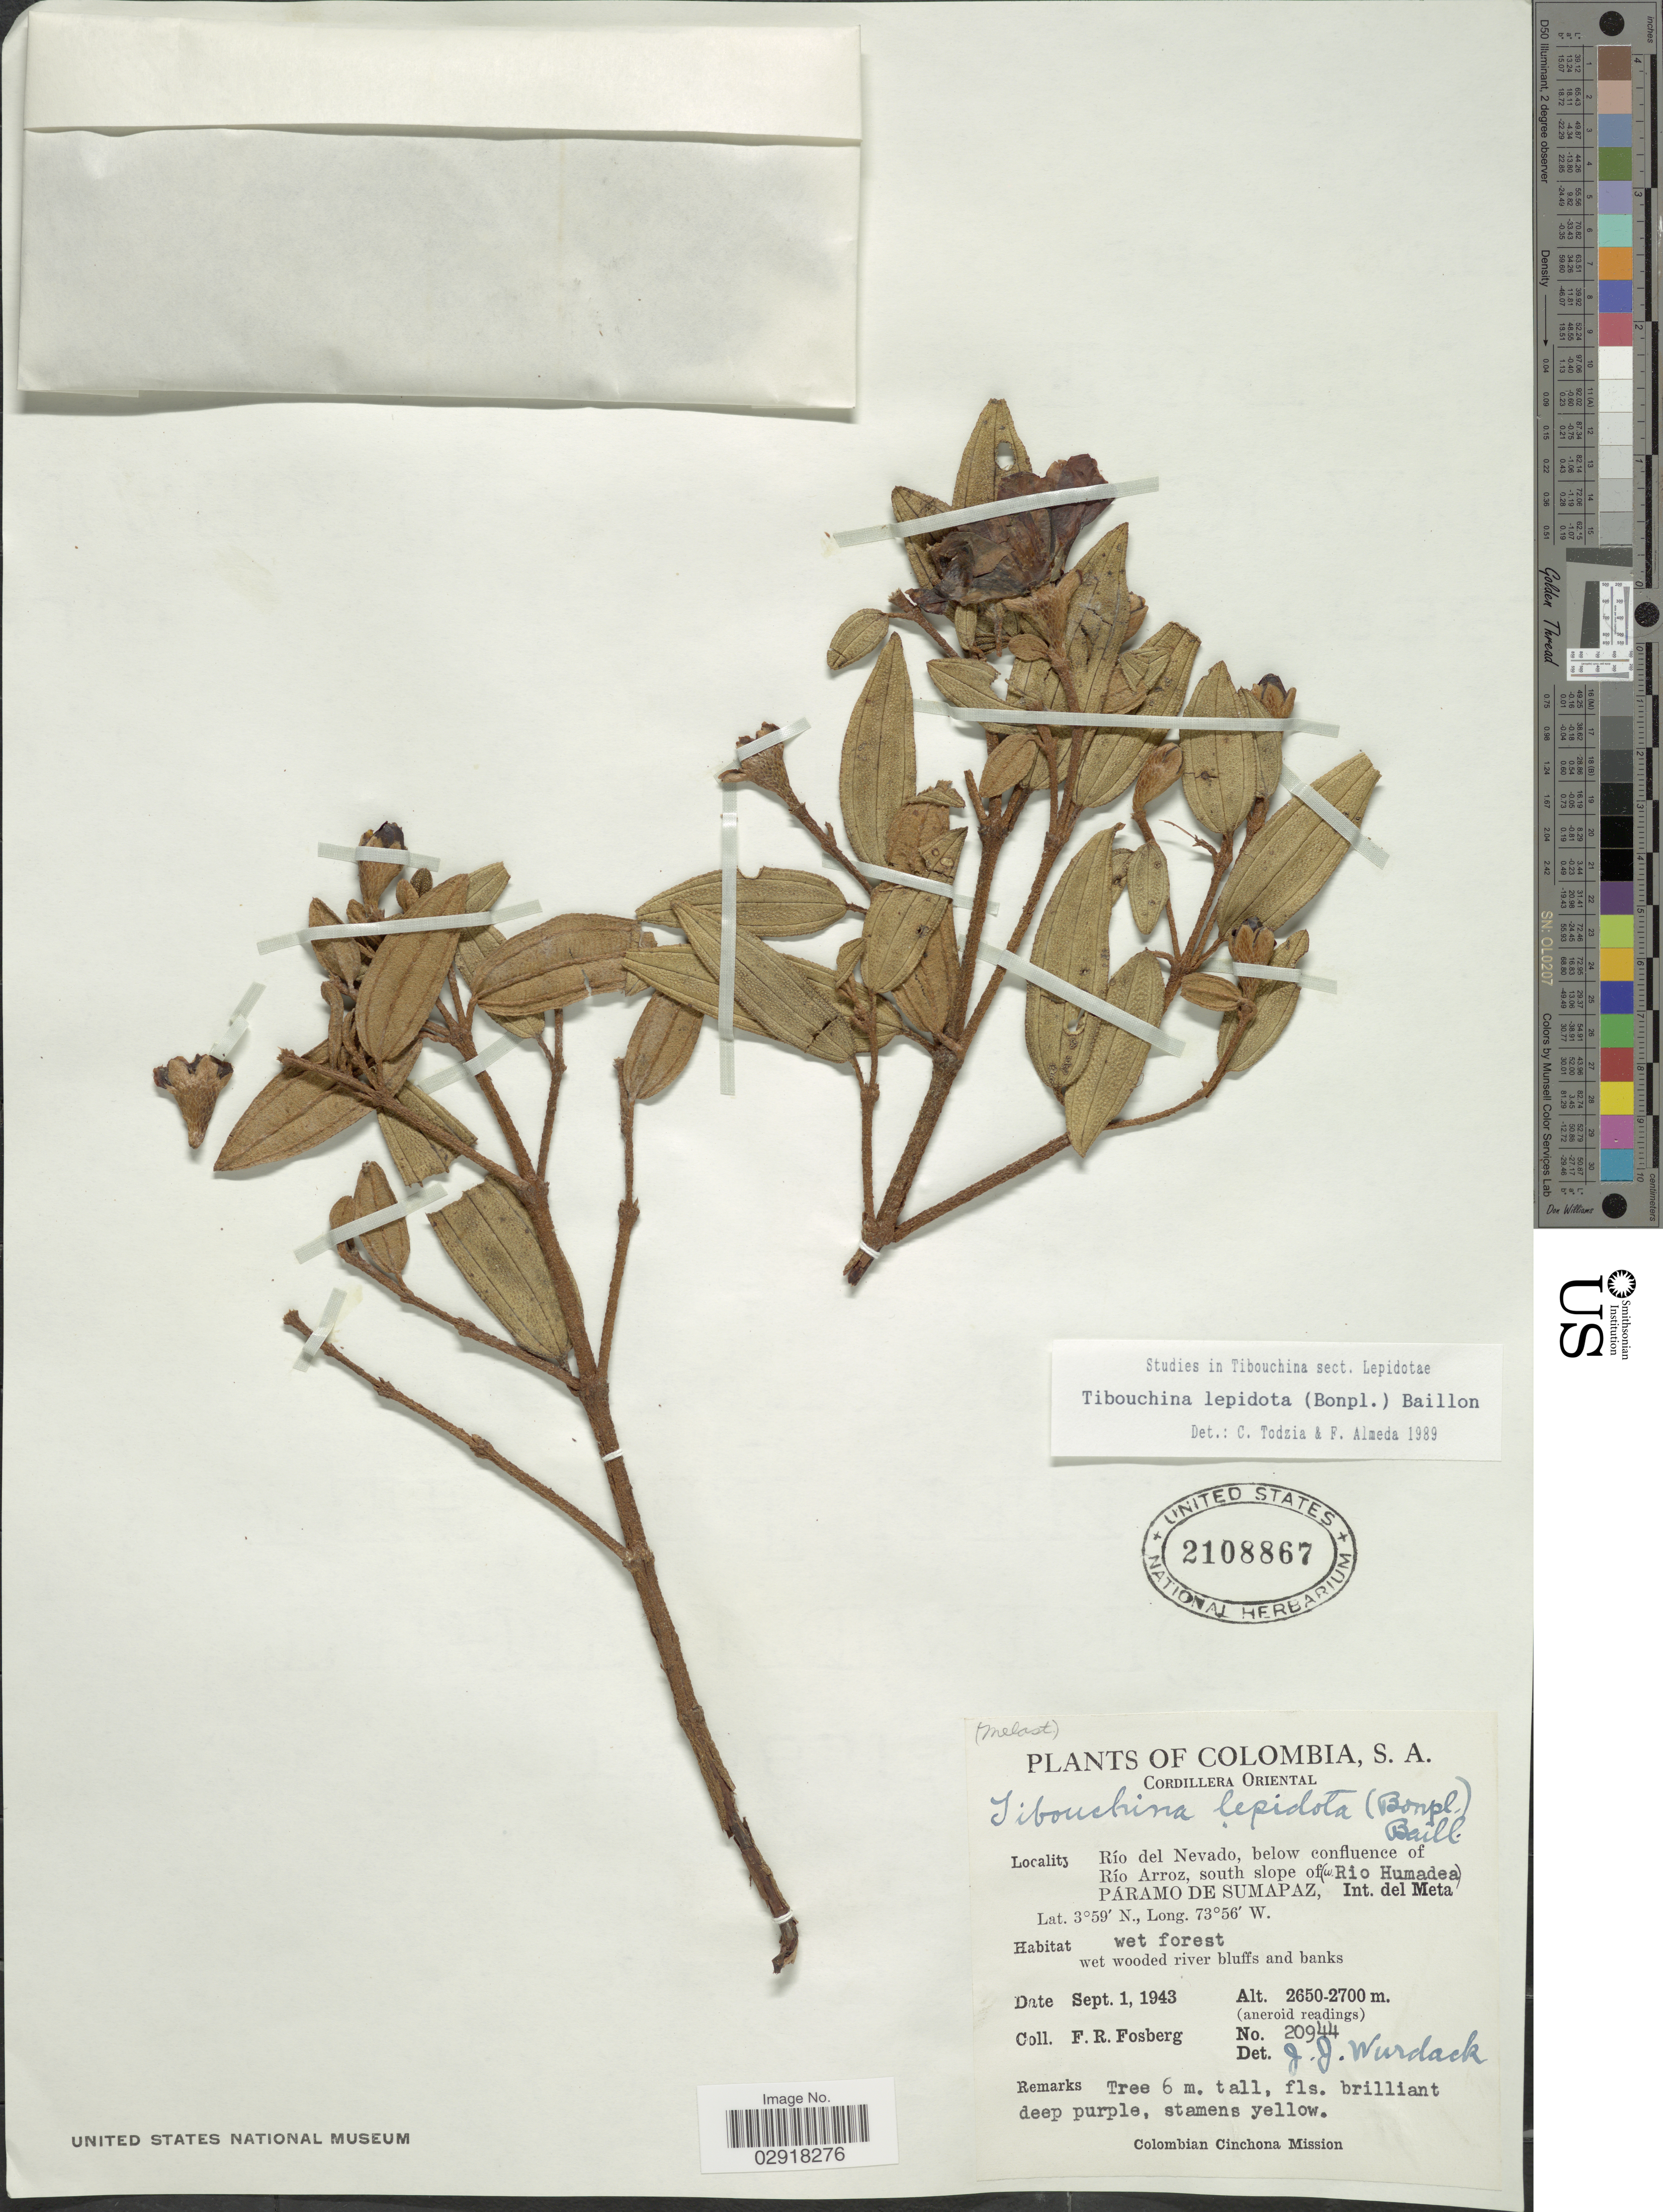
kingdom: Plantae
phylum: Tracheophyta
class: Magnoliopsida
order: Myrtales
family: Melastomataceae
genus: Andesanthus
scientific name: Andesanthus lepidotus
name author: (Humb. & Bonpl.) P.J.F. Guim. & Michelang.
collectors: F. R. Fosberg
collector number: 20944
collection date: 1943-09-01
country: Colombia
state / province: Meta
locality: Cordillera Oriental. Río del Nevado, below confluence of Río Arroz, south slope of (w. Rio Humadea). Páramo de Sumapaz, Int. del Meta.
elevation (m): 2650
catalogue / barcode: US 2108867